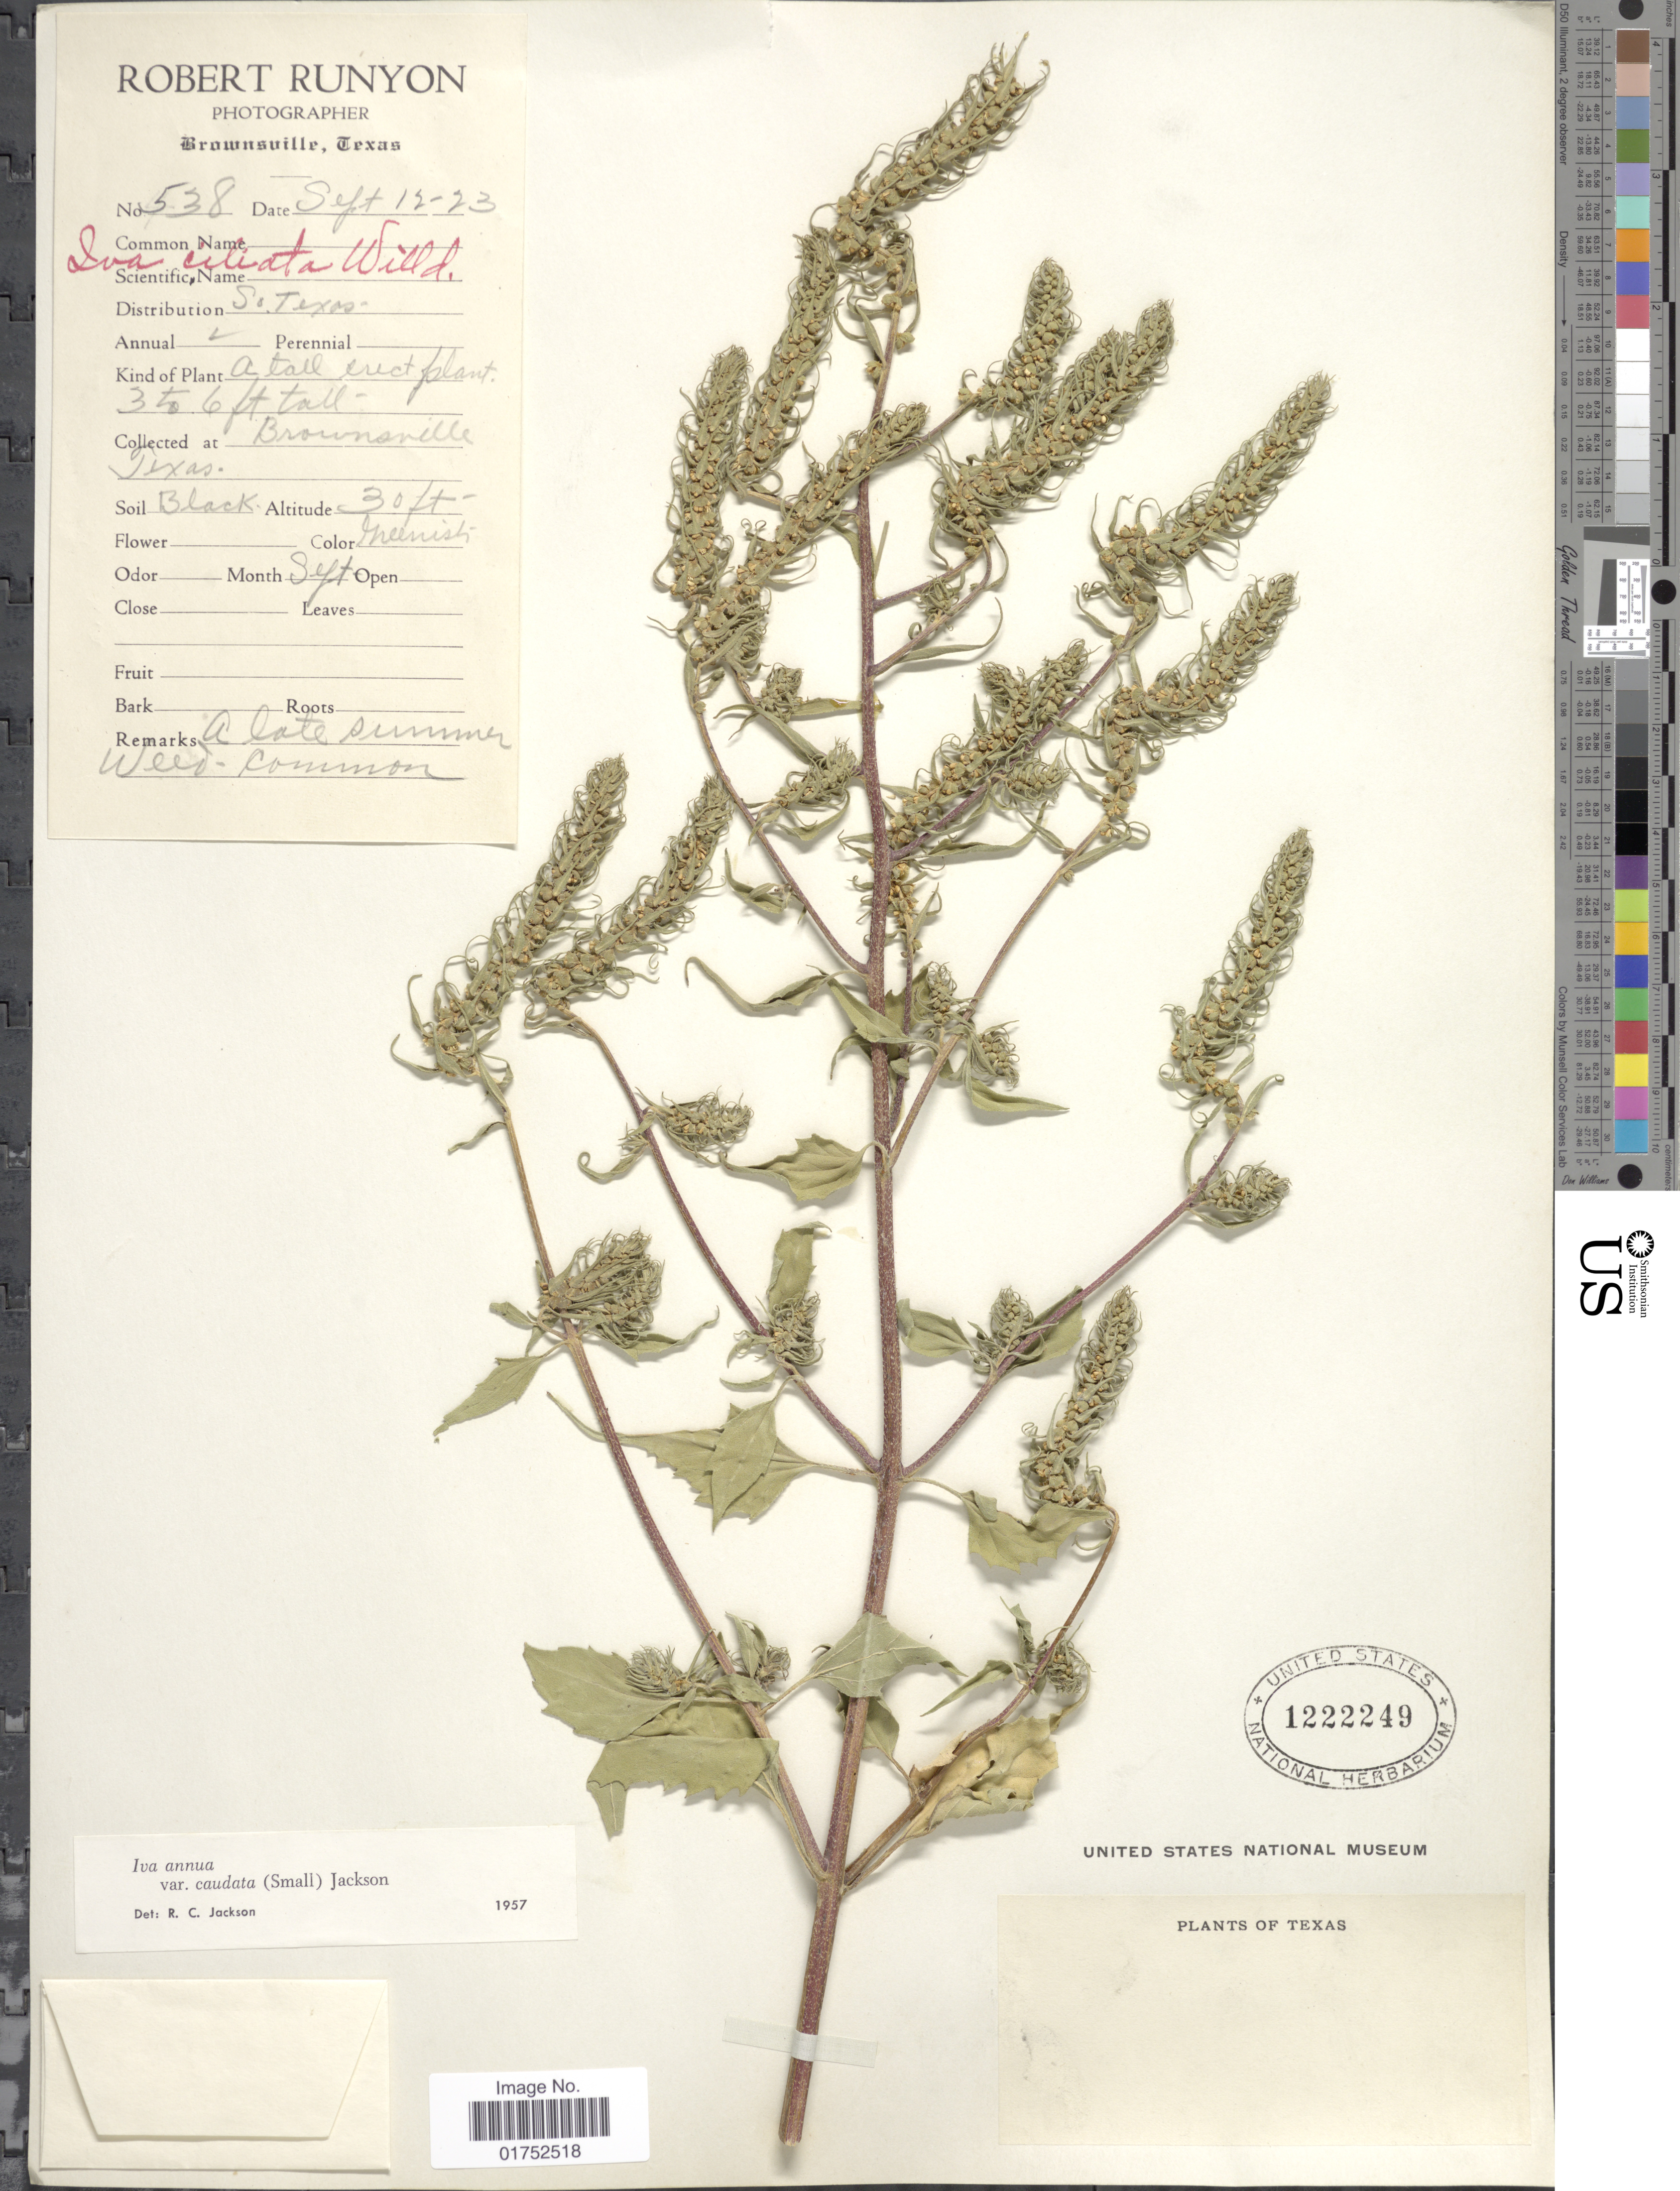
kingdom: Plantae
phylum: Tracheophyta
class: Magnoliopsida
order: Asterales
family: Asteraceae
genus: Iva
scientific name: Iva annua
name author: L.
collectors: R. Runyon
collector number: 538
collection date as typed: Transcribed d/m/y: 12/9/23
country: United States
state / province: Texas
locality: Brownsville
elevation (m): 9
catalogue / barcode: US 1222249